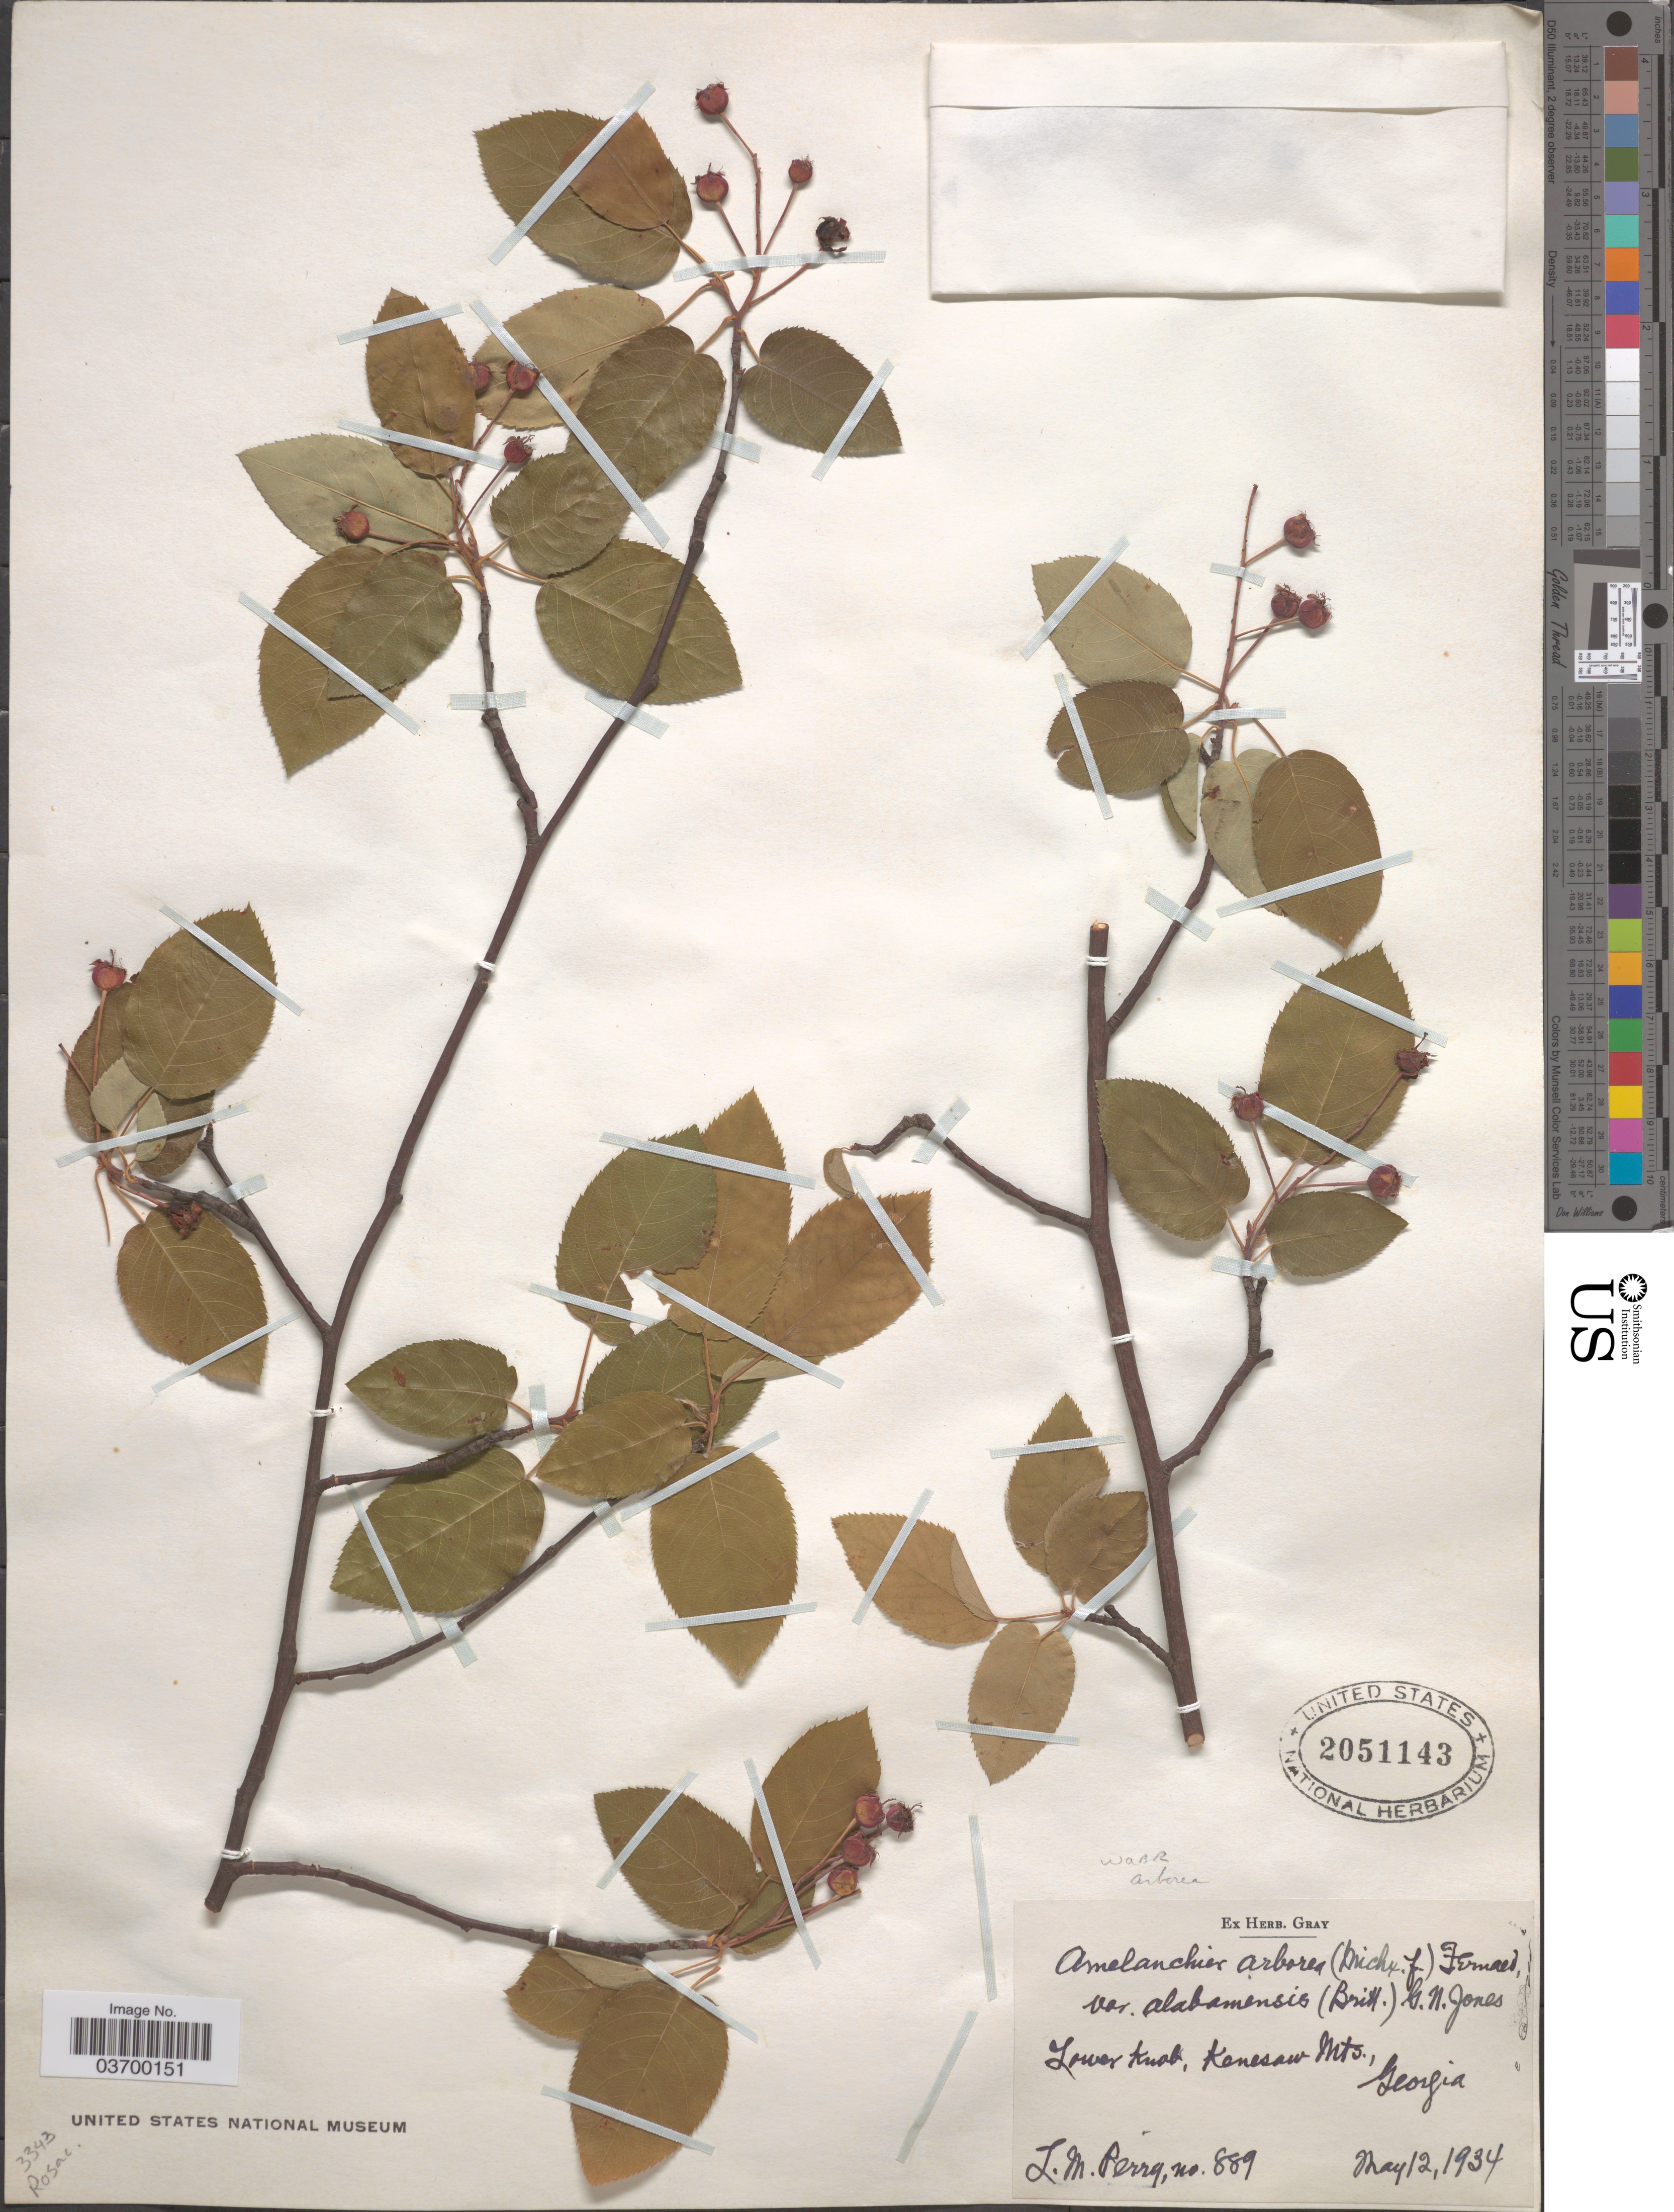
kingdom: Plantae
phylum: Tracheophyta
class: Magnoliopsida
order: Rosales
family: Rosaceae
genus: Amelanchier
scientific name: Amelanchier arborea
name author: (F. Michx.) Fernald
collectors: L. M. Perry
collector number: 889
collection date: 1934-05-23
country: United States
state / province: Georgia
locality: Lower Knob, Kenesaw Mts.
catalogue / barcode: US 2051143